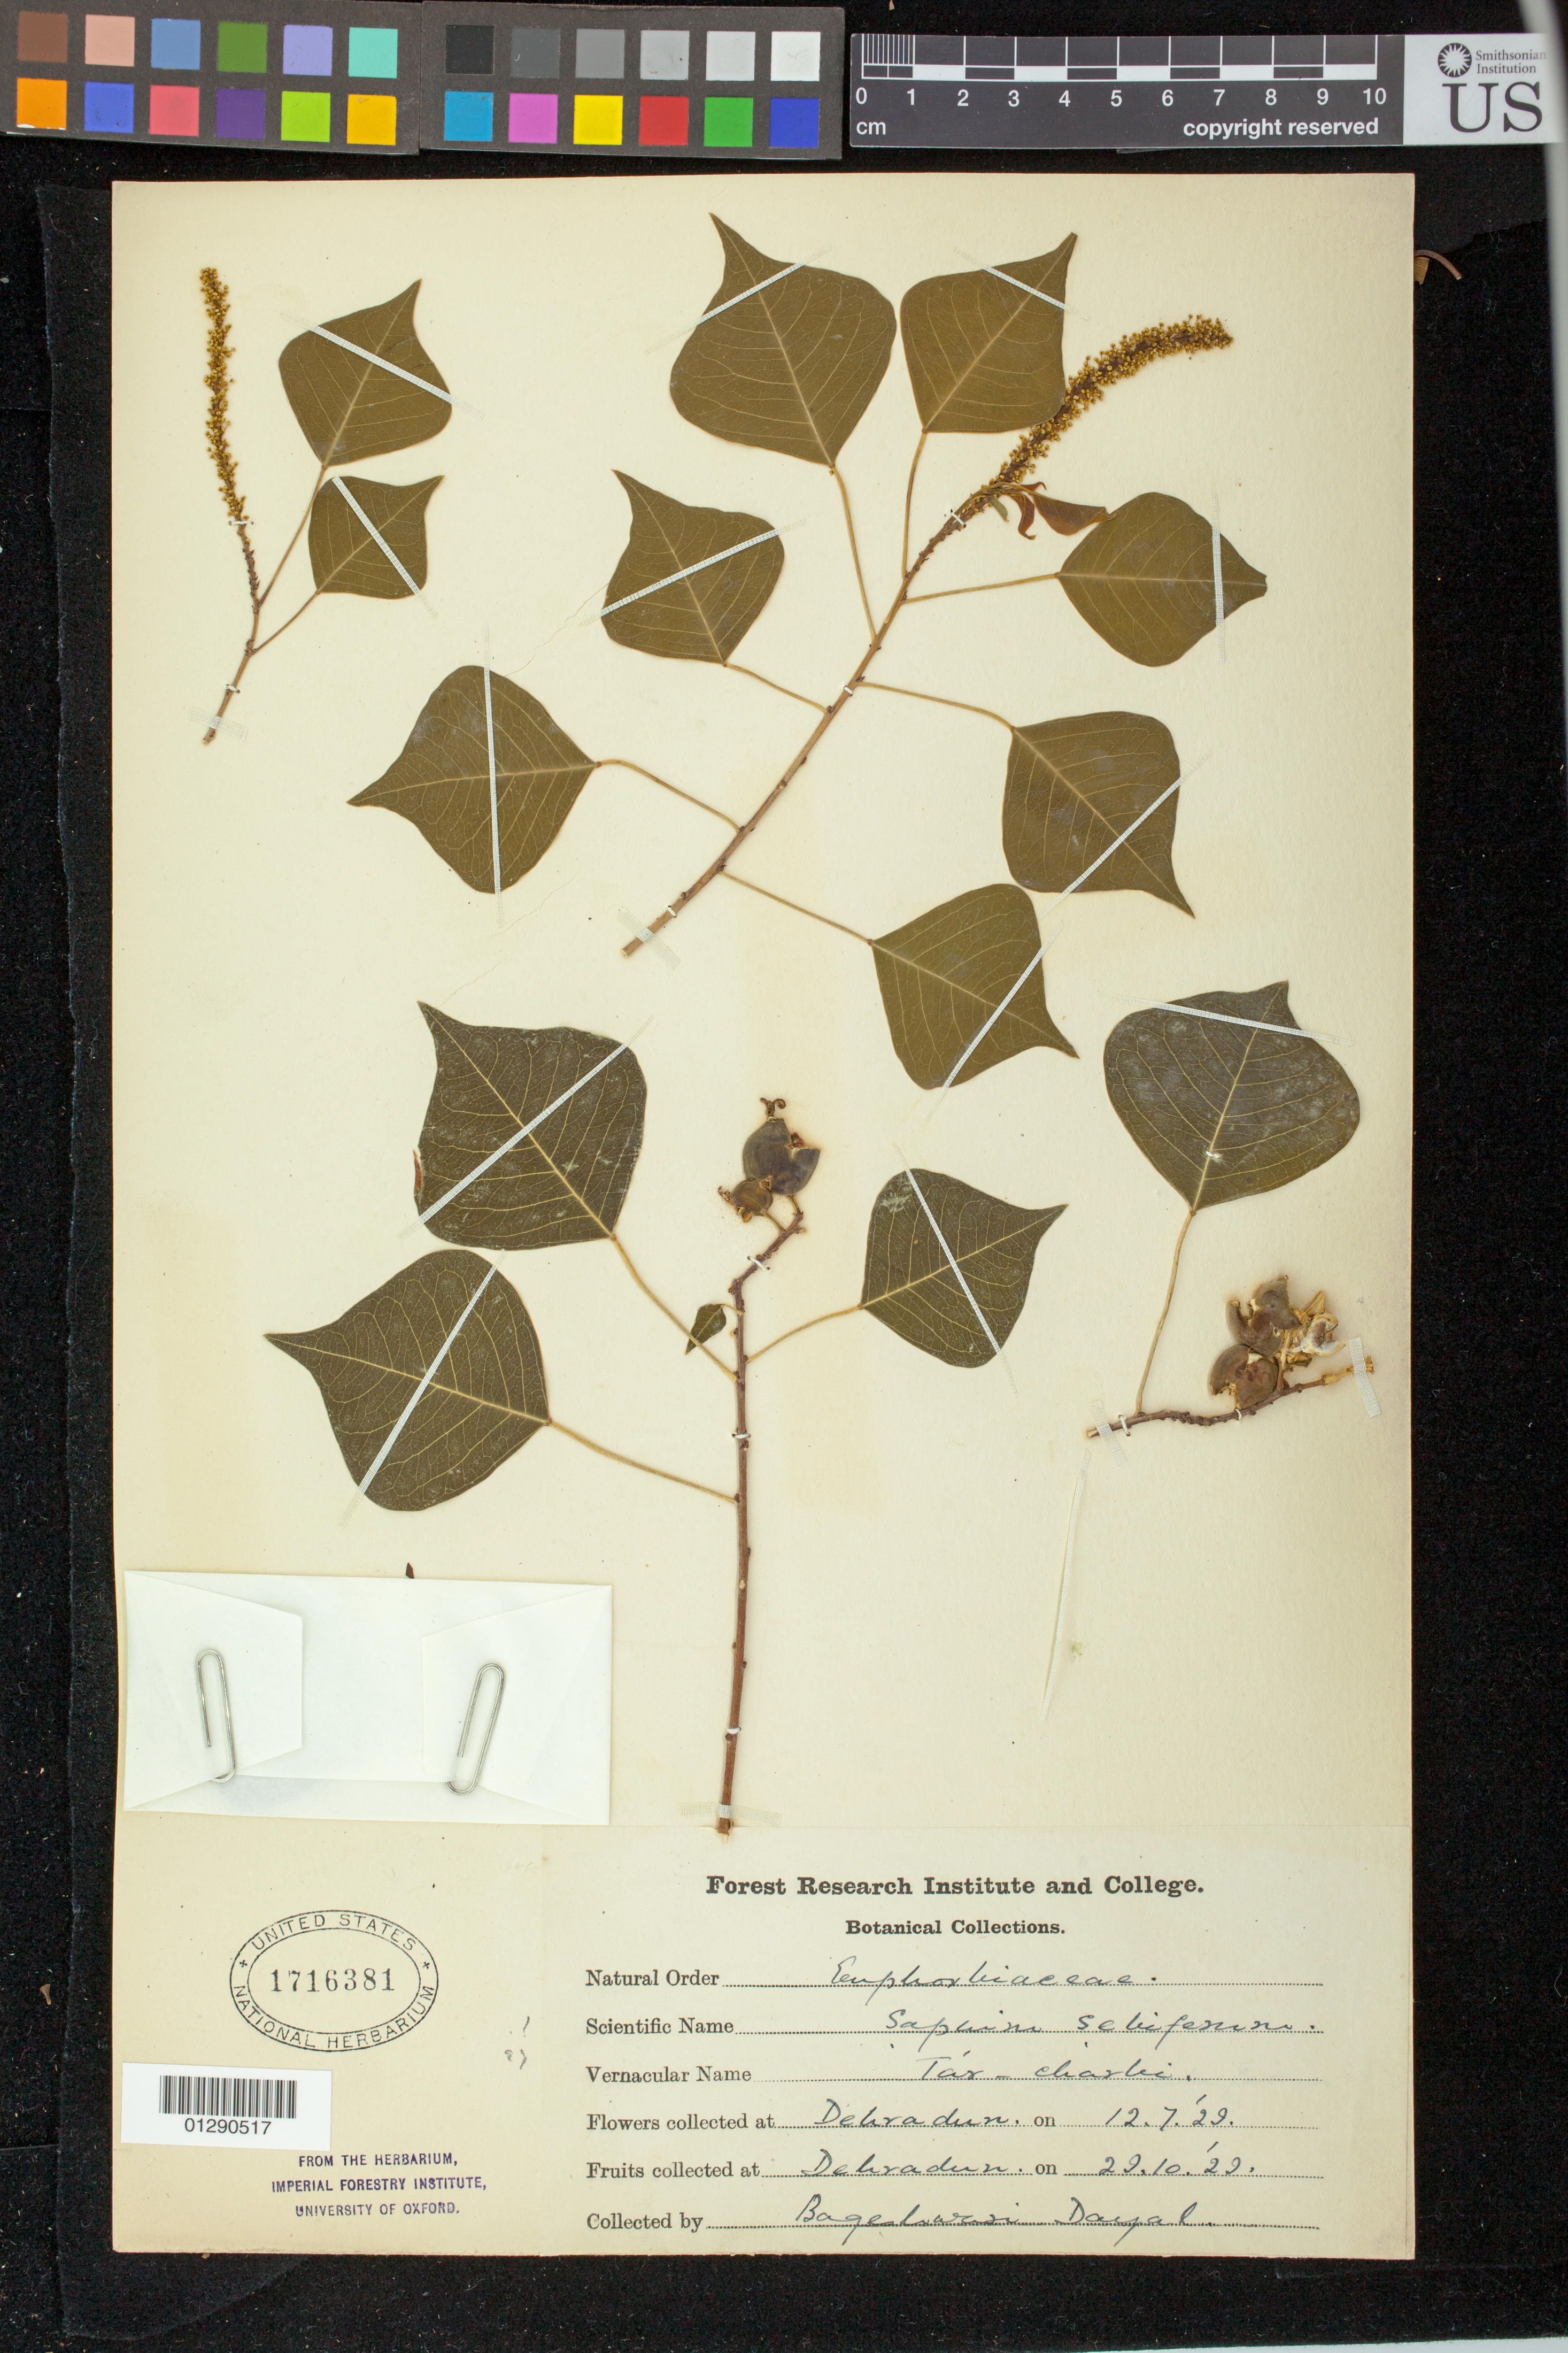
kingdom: Plantae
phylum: Tracheophyta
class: Magnoliopsida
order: Malpighiales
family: Euphorbiaceae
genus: Sapium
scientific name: Sapium sebiferum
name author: (L.) Roxb.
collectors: B. Dayal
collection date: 1922-12-07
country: India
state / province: Uttarakhand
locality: Dehradun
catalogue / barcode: US 1716381